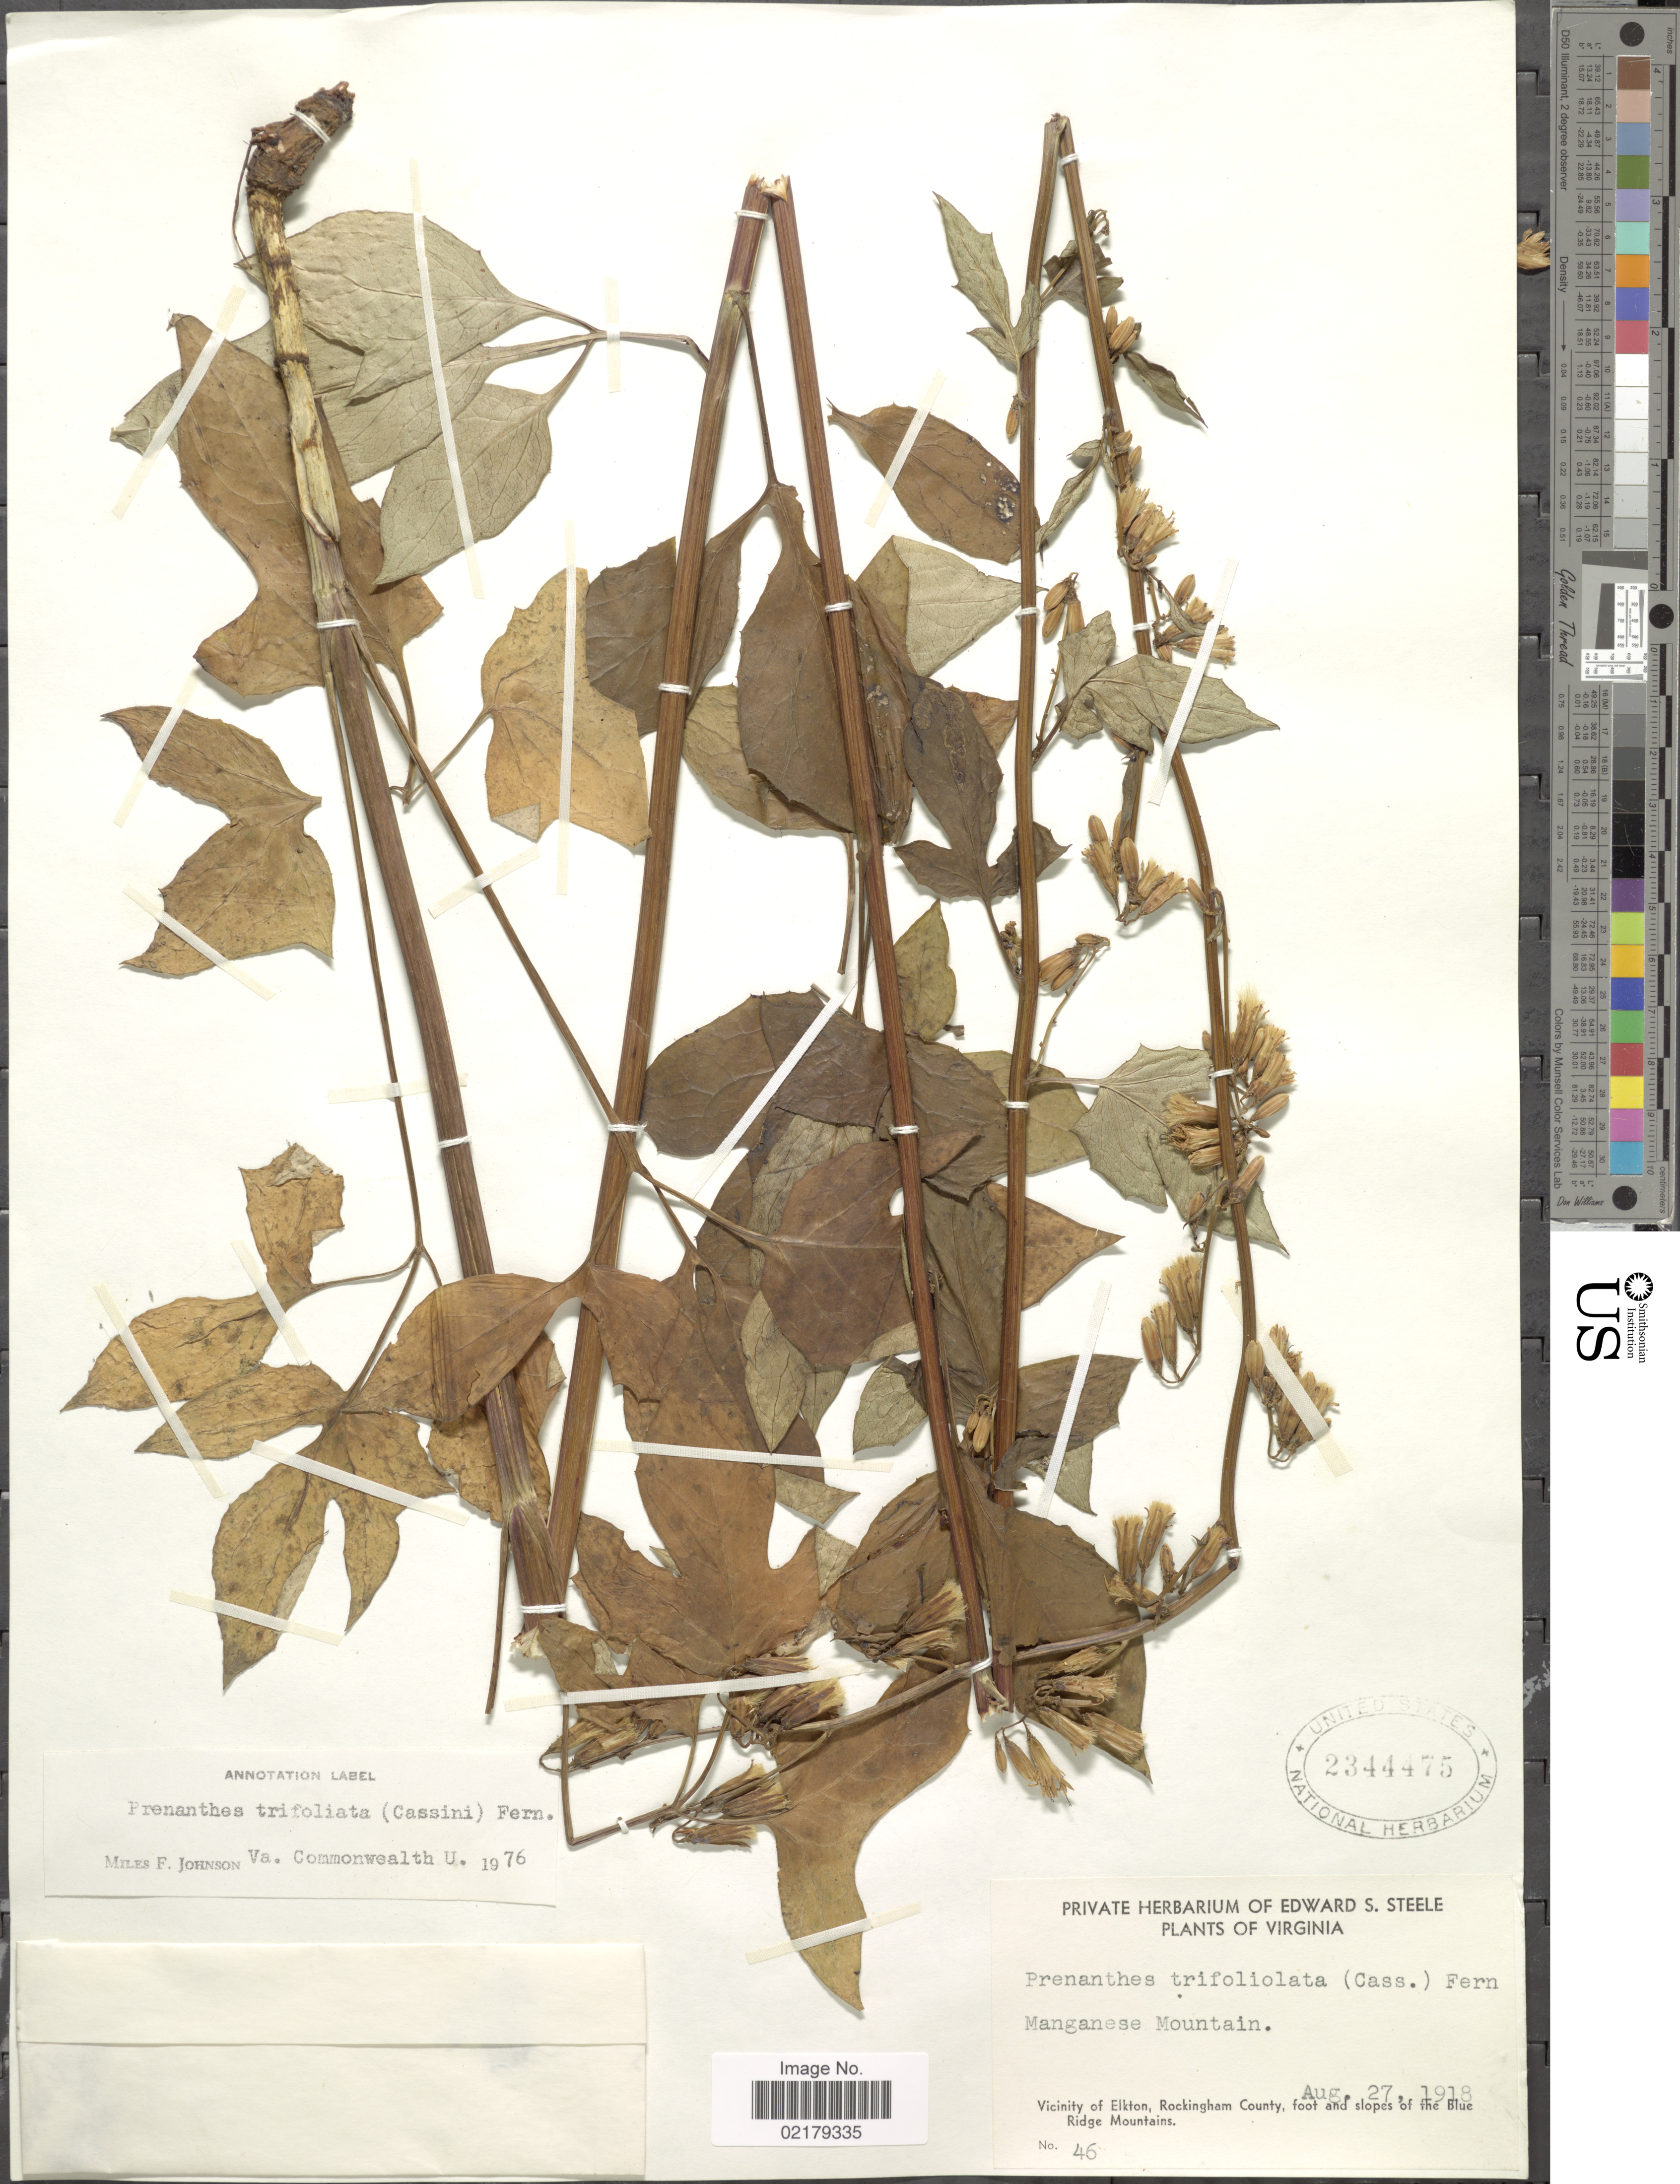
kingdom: Plantae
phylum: Tracheophyta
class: Magnoliopsida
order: Asterales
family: Asteraceae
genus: Nabalus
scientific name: Nabalus trifoliolatus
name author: Cass.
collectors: ex herb. Edward S. Steele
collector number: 46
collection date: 1918-08-27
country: United States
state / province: Virginia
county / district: Rockingham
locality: Manganese Mountain, Vicinity of Elkton, Rockingham County, foot and slopes of the Blue Ridge Mountains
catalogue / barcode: US 2344475